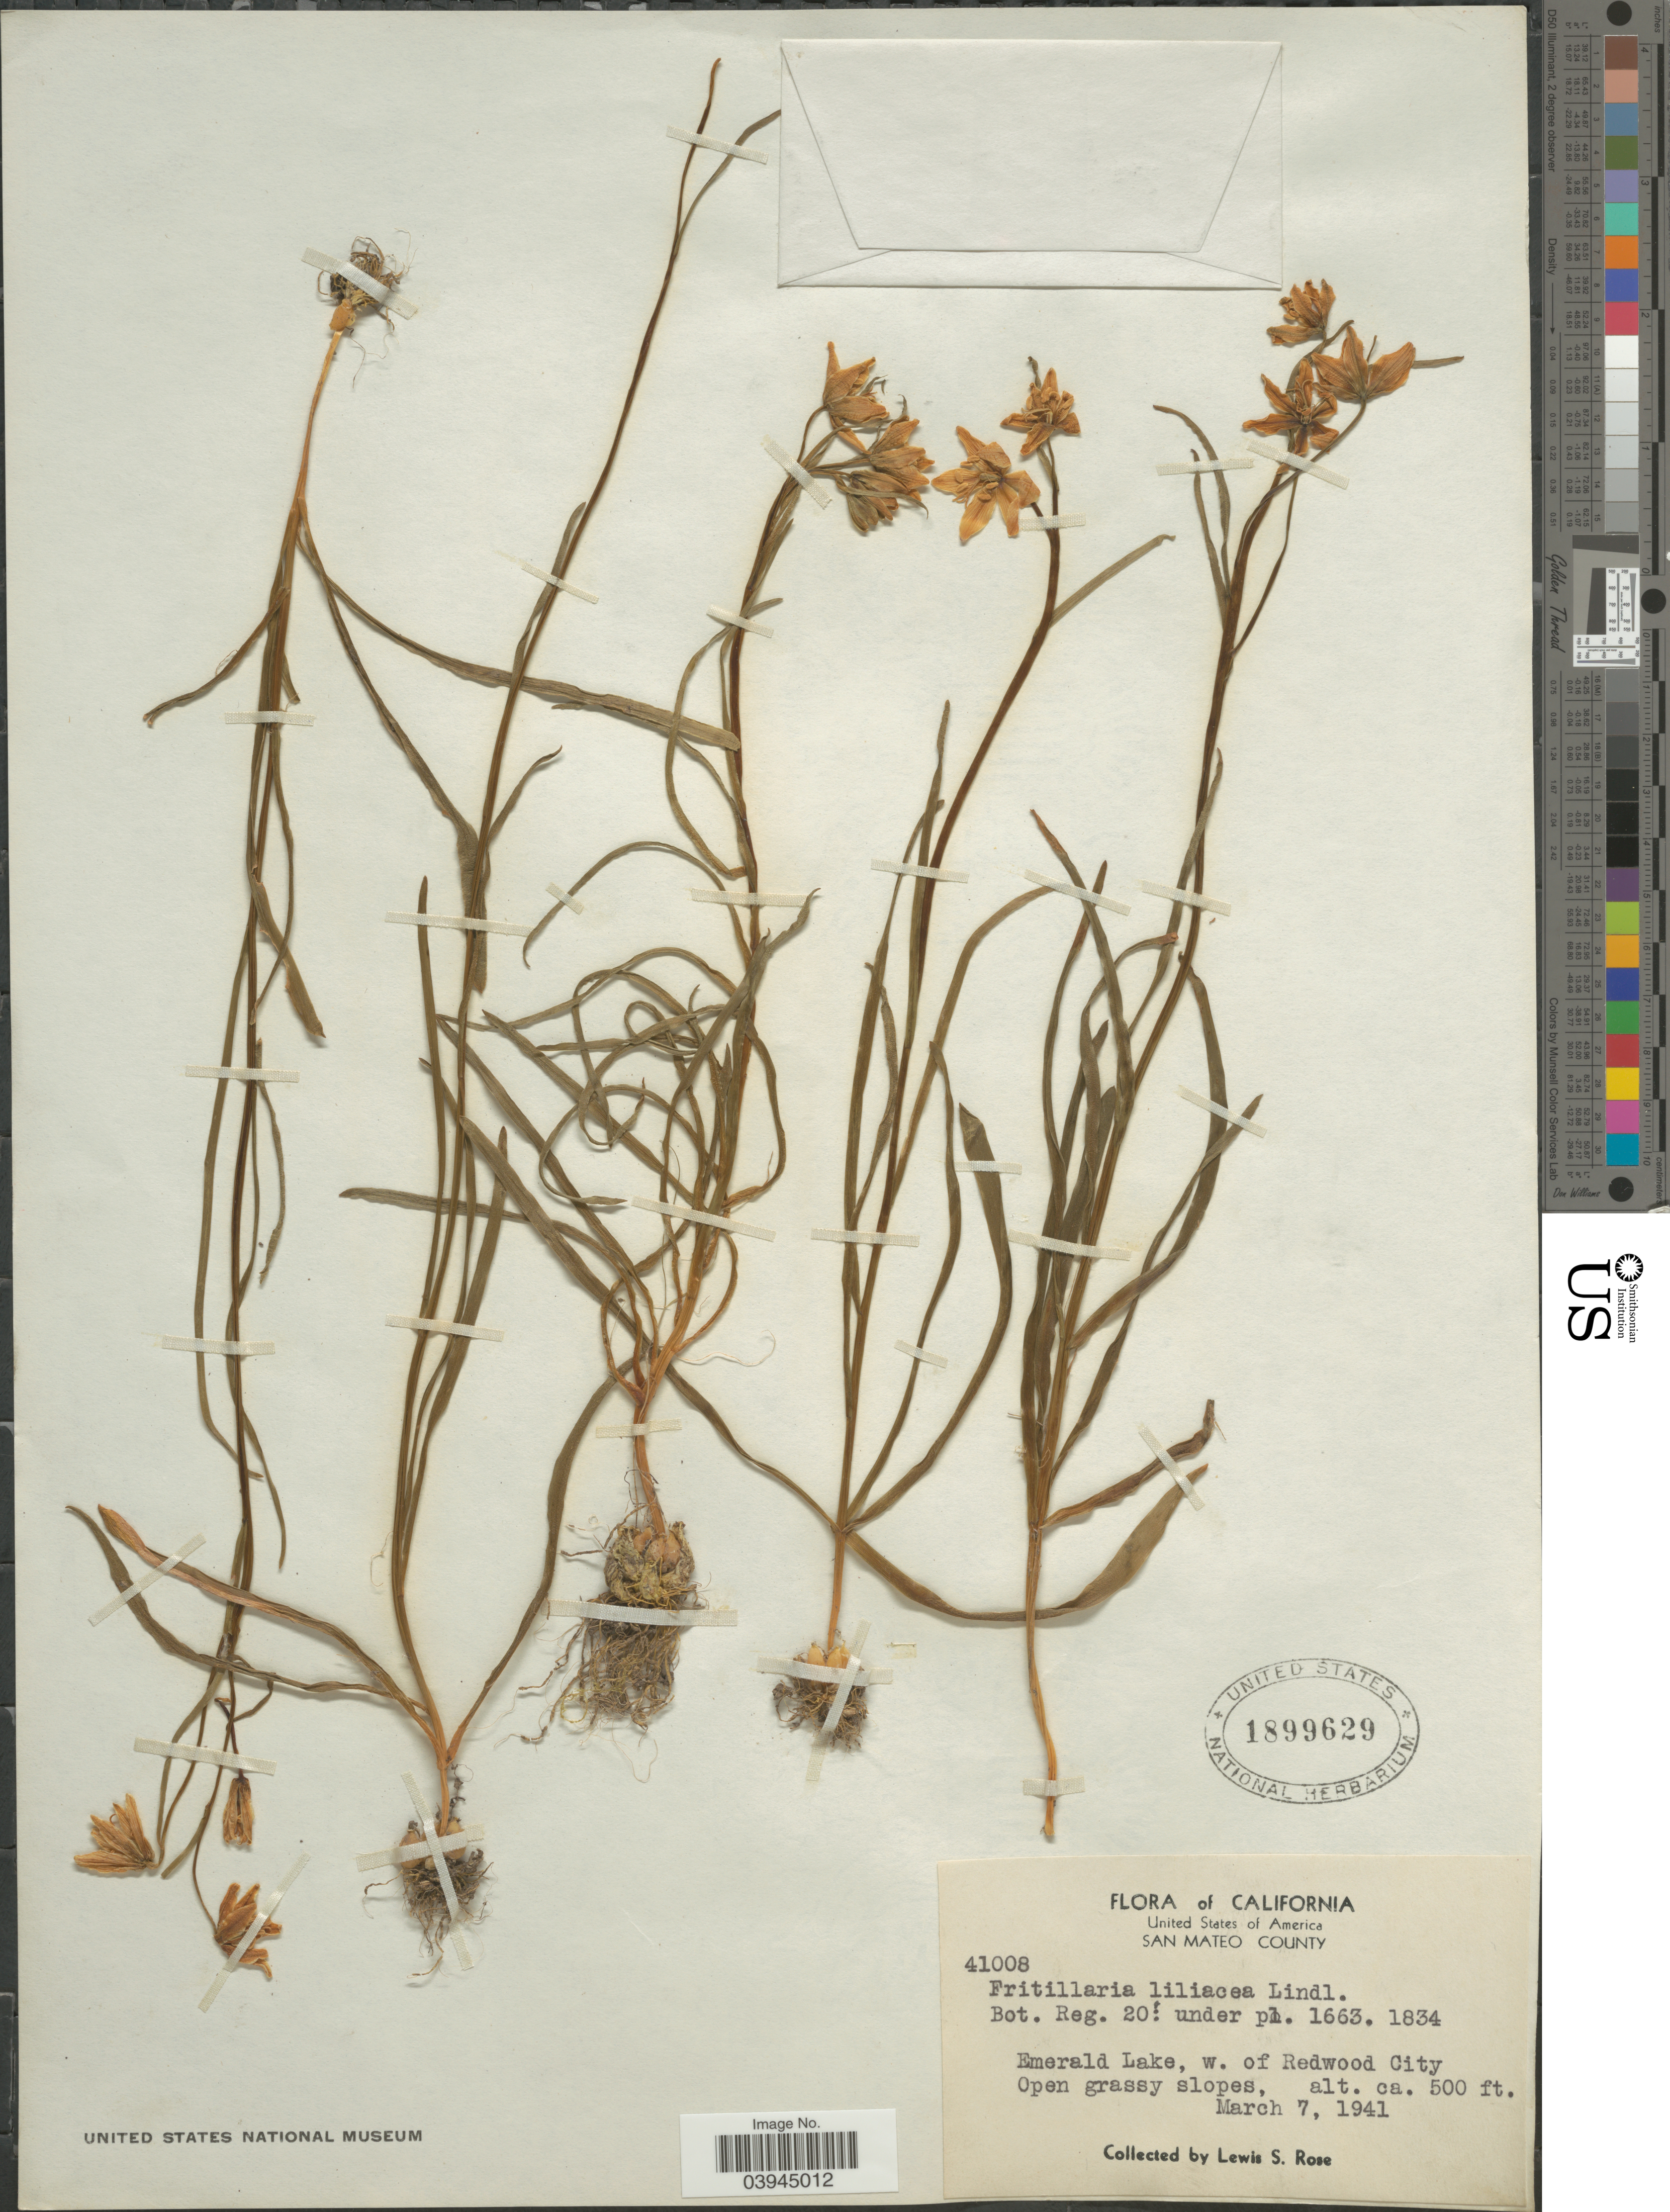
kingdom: Plantae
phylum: Tracheophyta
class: Liliopsida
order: Liliales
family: Liliaceae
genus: Fritillaria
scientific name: Fritillaria liliacea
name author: Lindl.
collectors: L. S. Rose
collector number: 41008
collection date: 1941-03-07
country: United States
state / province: California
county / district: San Mateo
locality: San Mateo County. Emerald Lake, w. of Redwood City.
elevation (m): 152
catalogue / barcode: US 1899629